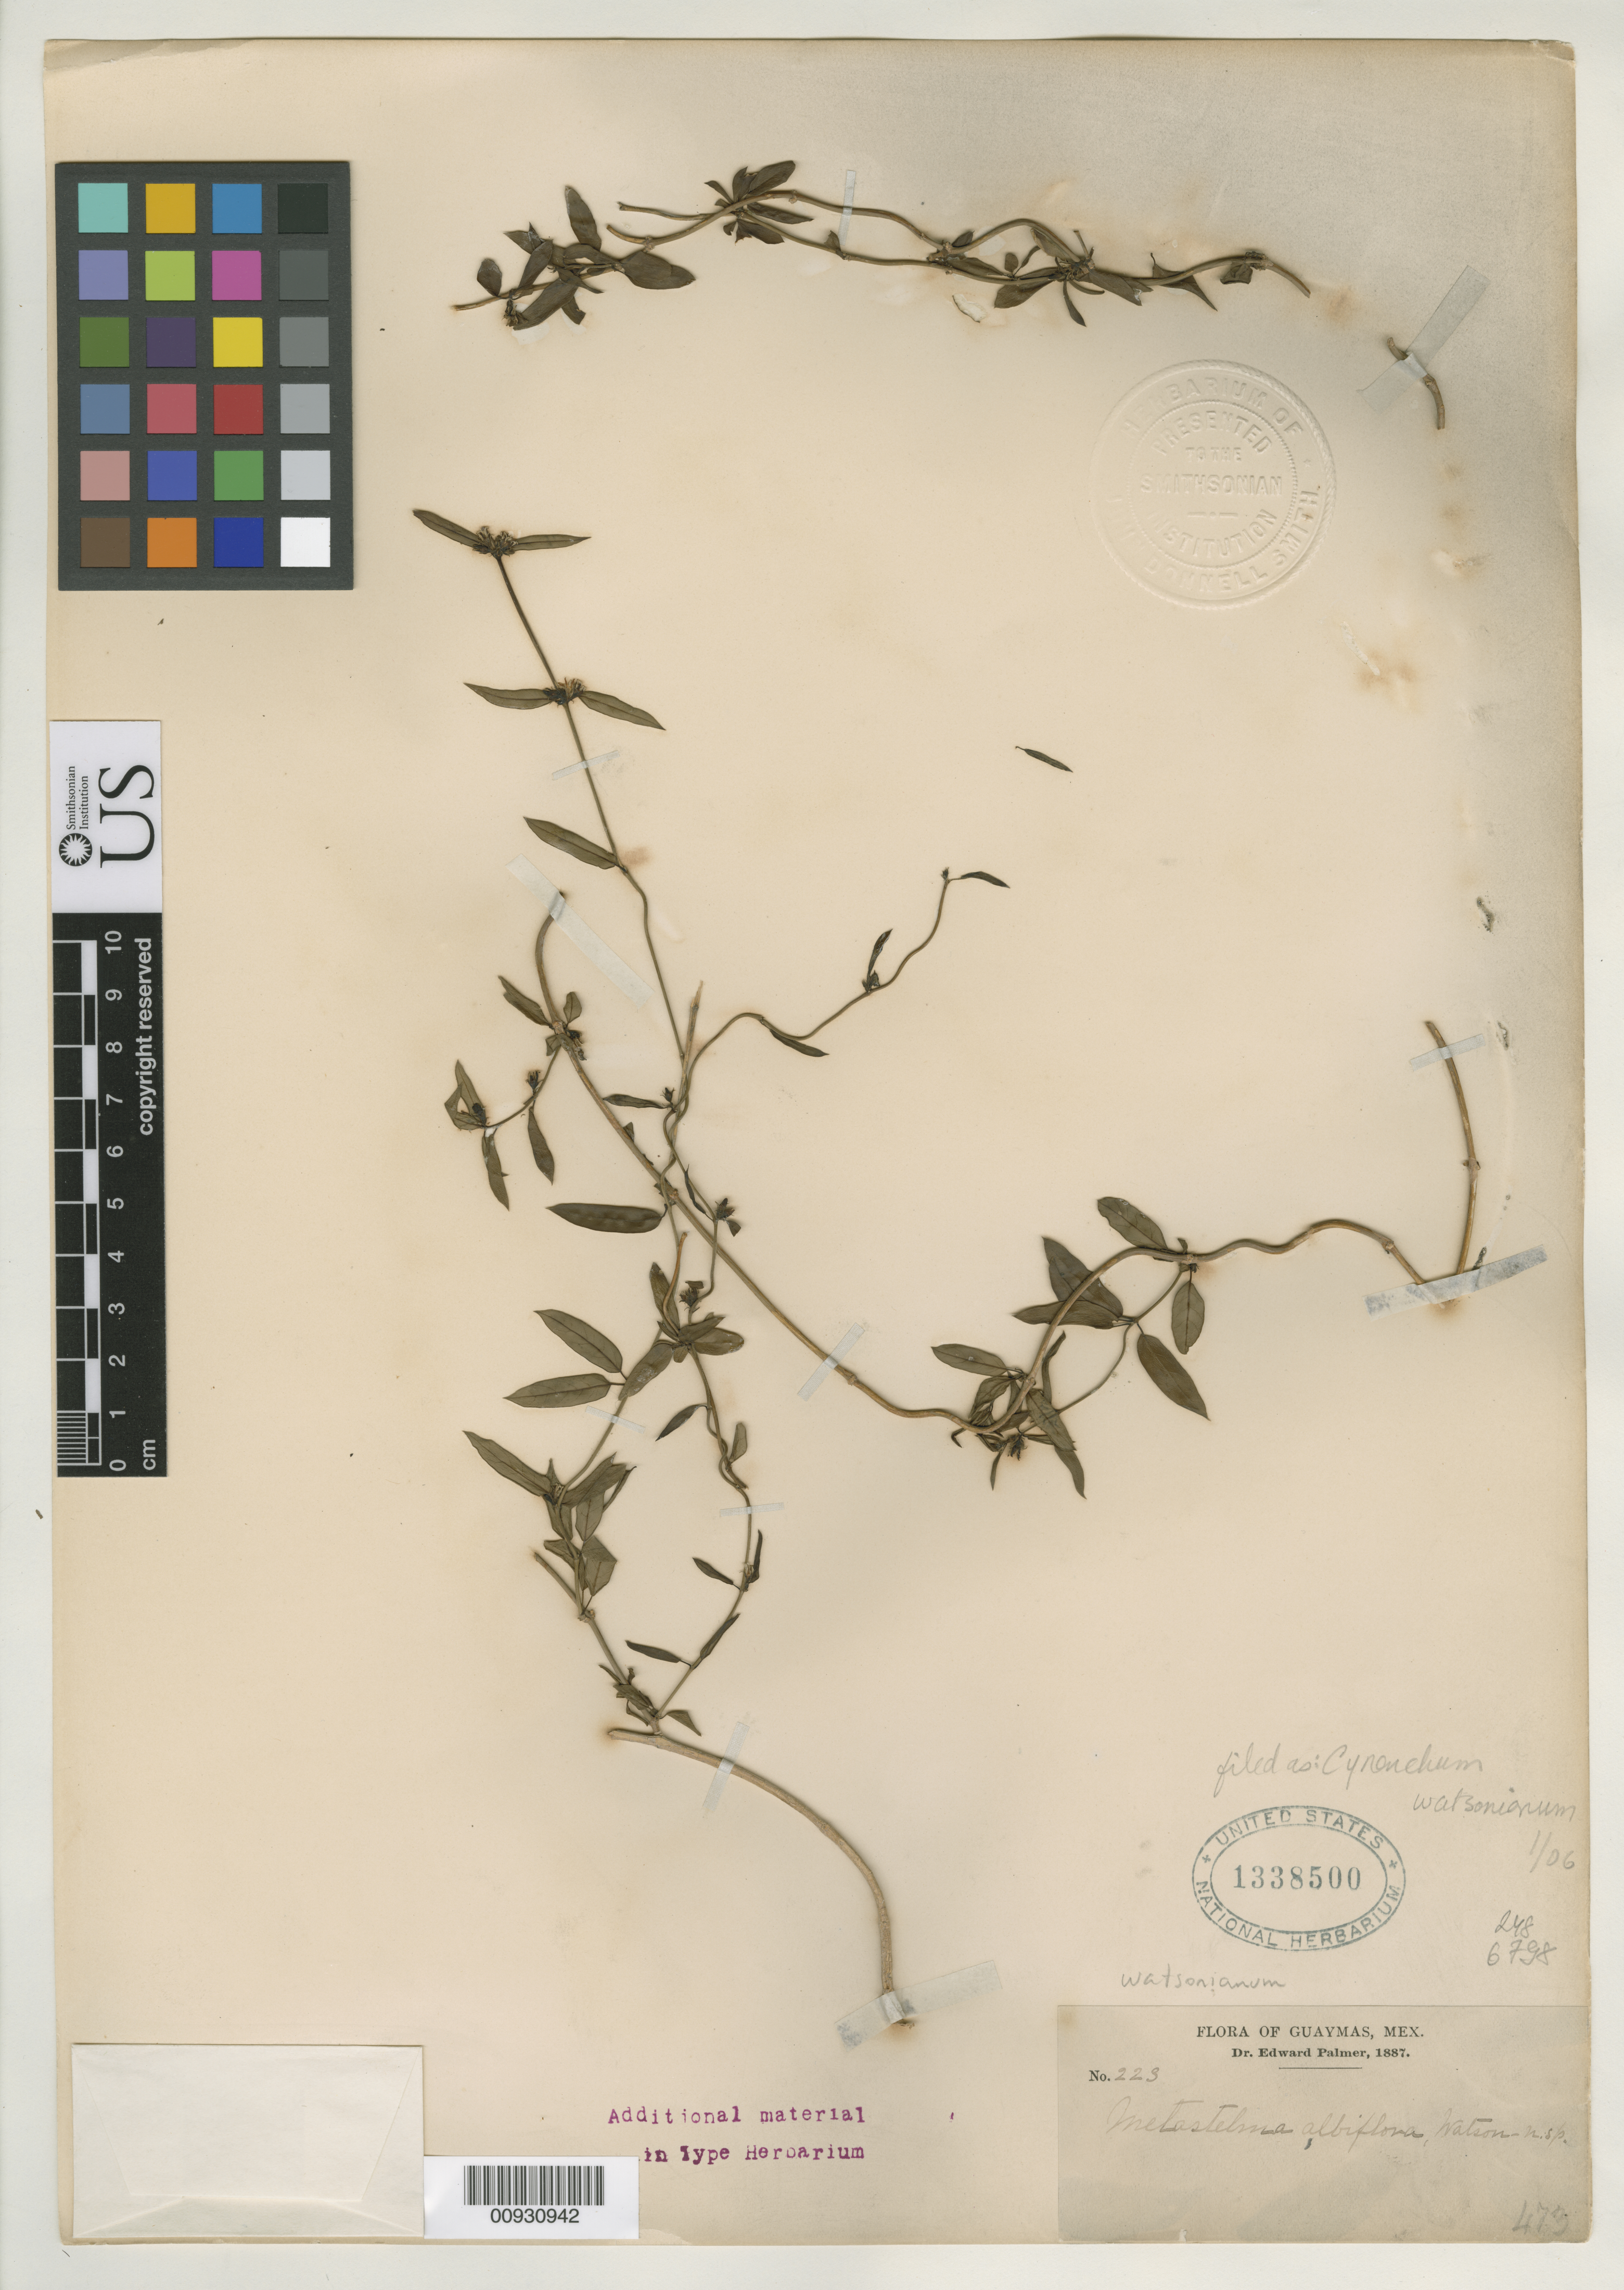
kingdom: Plantae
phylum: Tracheophyta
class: Magnoliopsida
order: Gentianales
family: Apocynaceae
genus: Metastelma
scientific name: Metastelma albiflorum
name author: S. Watson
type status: Isotype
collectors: E. Palmer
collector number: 223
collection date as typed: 1887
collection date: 1887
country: Mexico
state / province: Sonora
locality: Guaymas.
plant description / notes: Later homonym of Metastelma albiflorum Griseb. (1862).; Also a type of Metastelma watsonianum Standl., nom. nov.; Replacement name for Metastelma albiflorum W. Watson, nom. illeg. (non Griseb.).; Also a type of Metastelma albiflorum W. Watson, nom. illeg.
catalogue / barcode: US 1338500